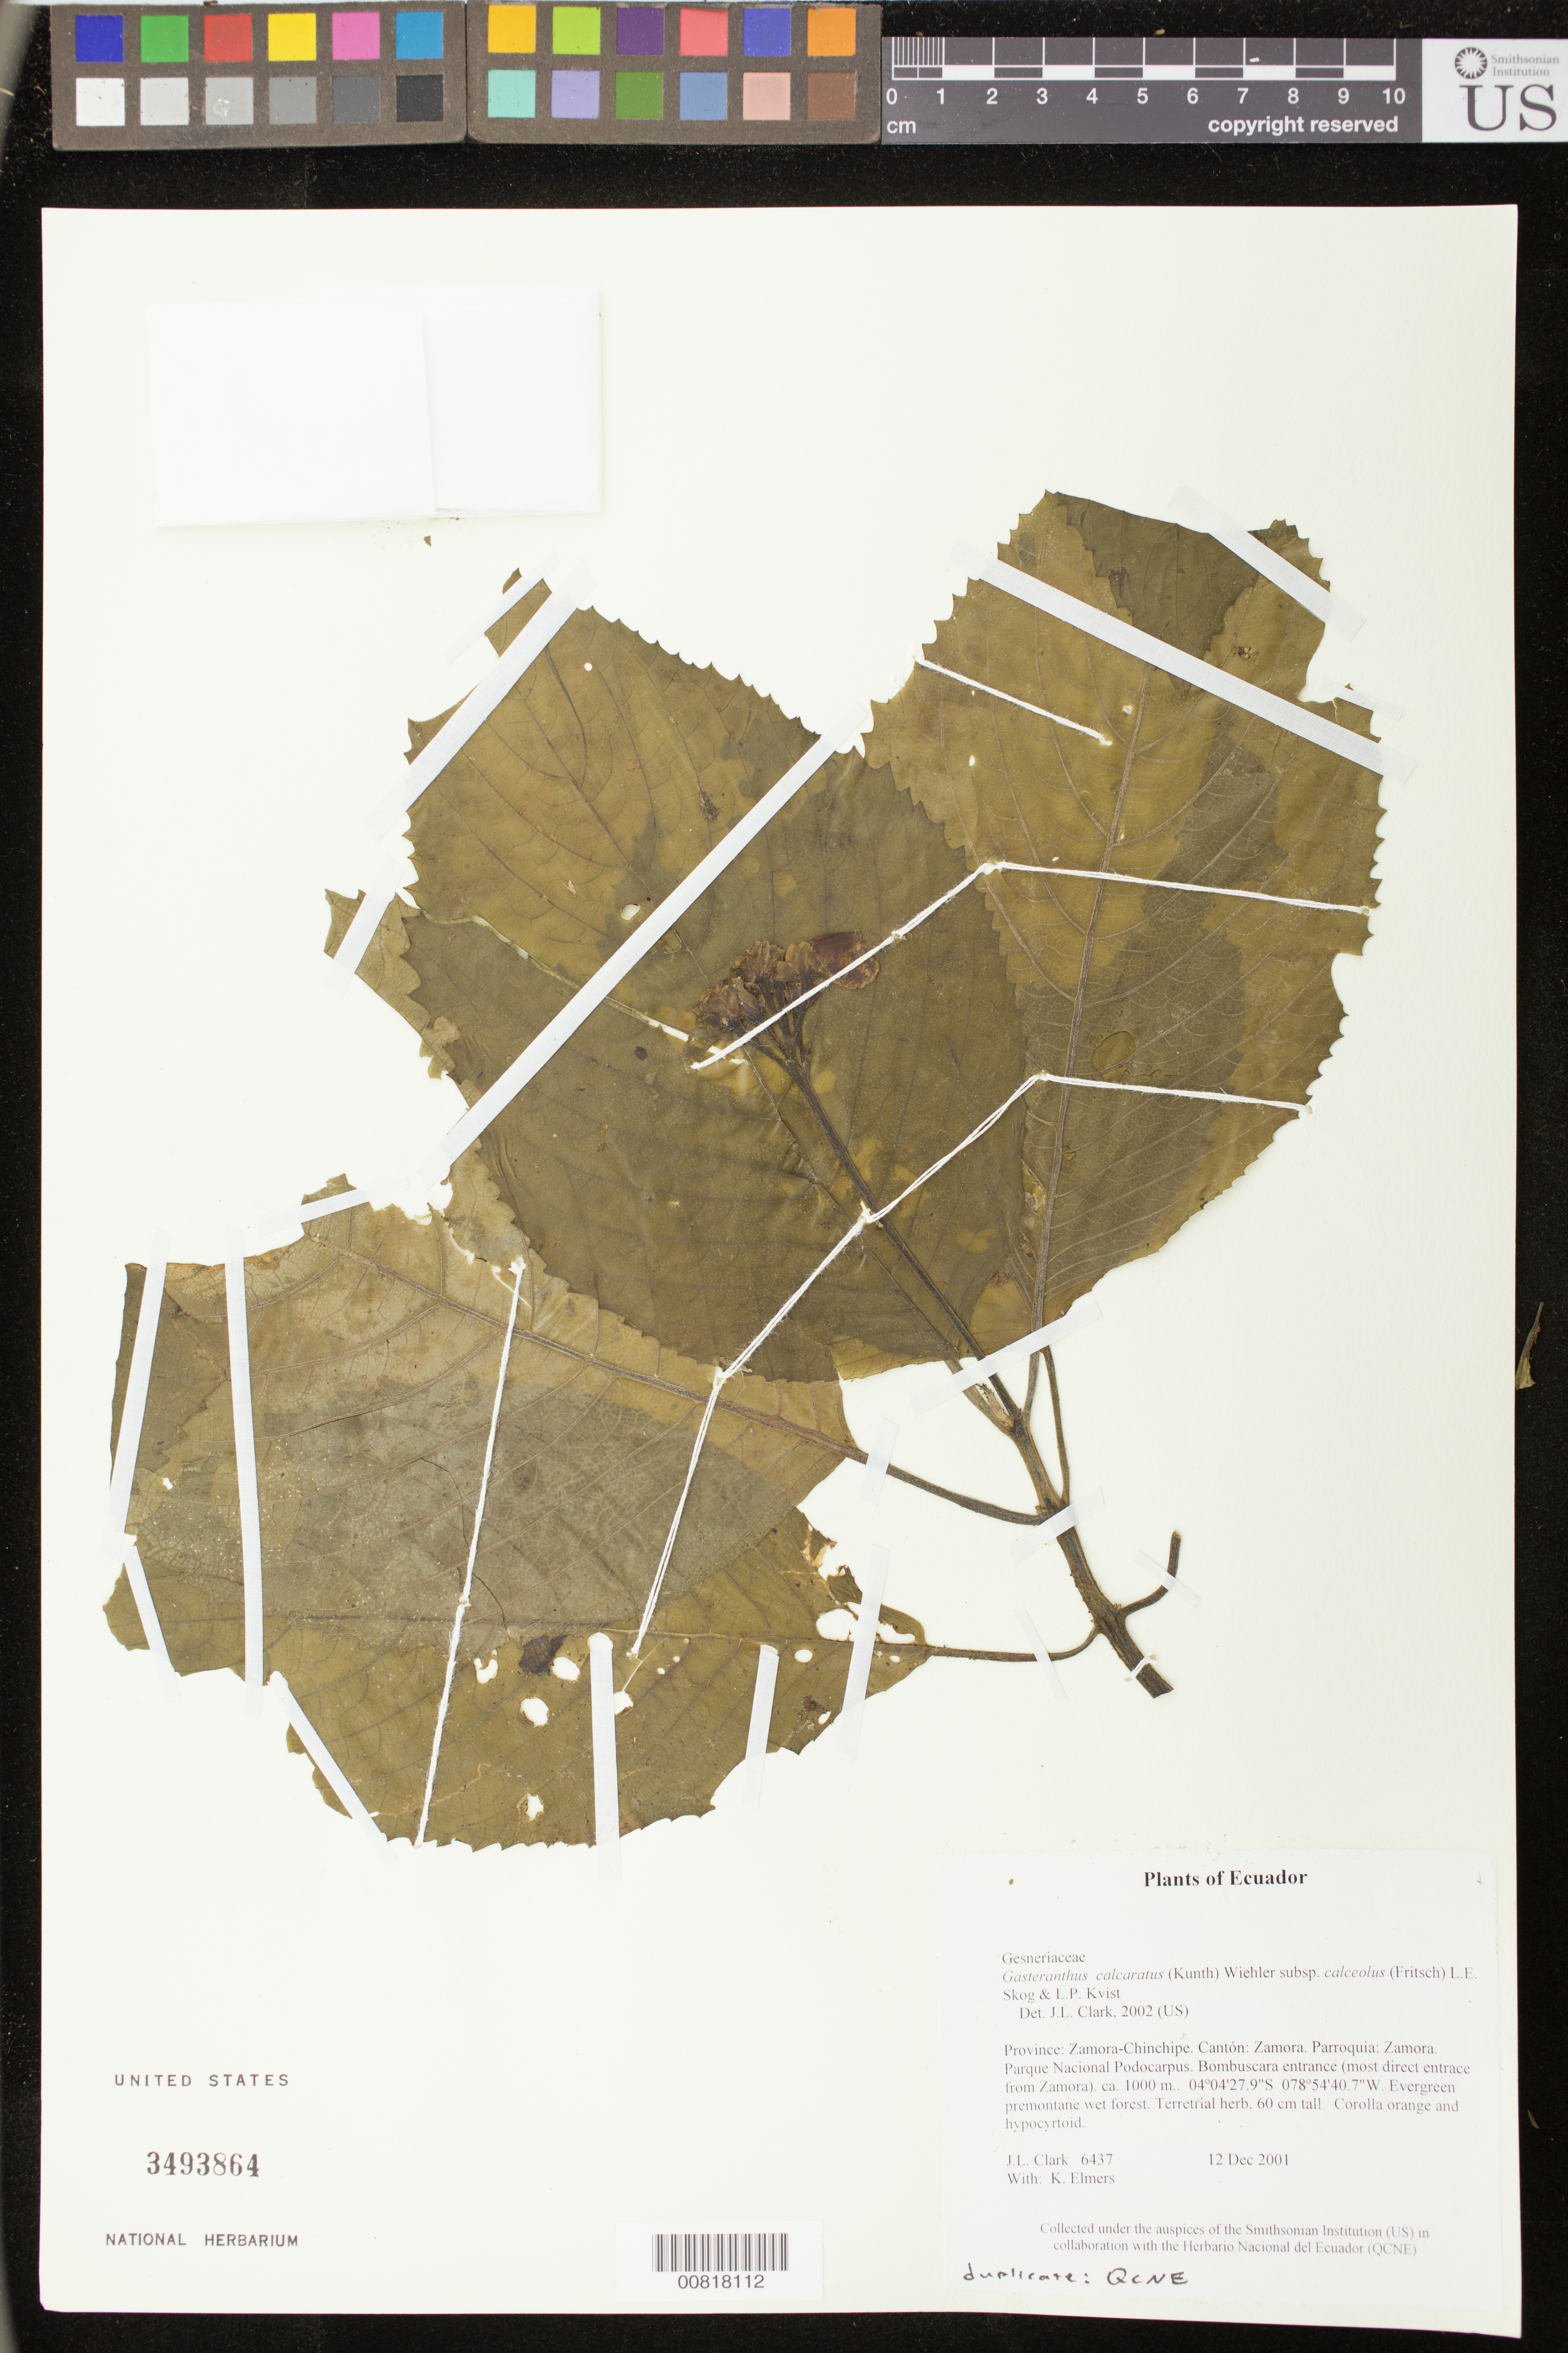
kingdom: Plantae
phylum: Tracheophyta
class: Magnoliopsida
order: Lamiales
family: Gesneriaceae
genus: Gasteranthus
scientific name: Gasteranthus calcaratus subsp. calceolus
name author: (Fritsch) L.E. Skog & L.P. Kvist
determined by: Clark, J. L., (SEL), The Marie Selby Botanical Garden (UNITED STATES)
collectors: J. L. Clark & K. Elmers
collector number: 6437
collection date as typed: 12 Dec 2001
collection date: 2001-12-12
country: Ecuador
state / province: Zamora-Chinchipe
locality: Zamora. Parroquia: Zamora. Parque Nacional Podocarpus. Bombuscara entrance (most direct entrace from Zamora).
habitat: Evergreen premontane wet forest.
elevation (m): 1000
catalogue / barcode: US 3493864